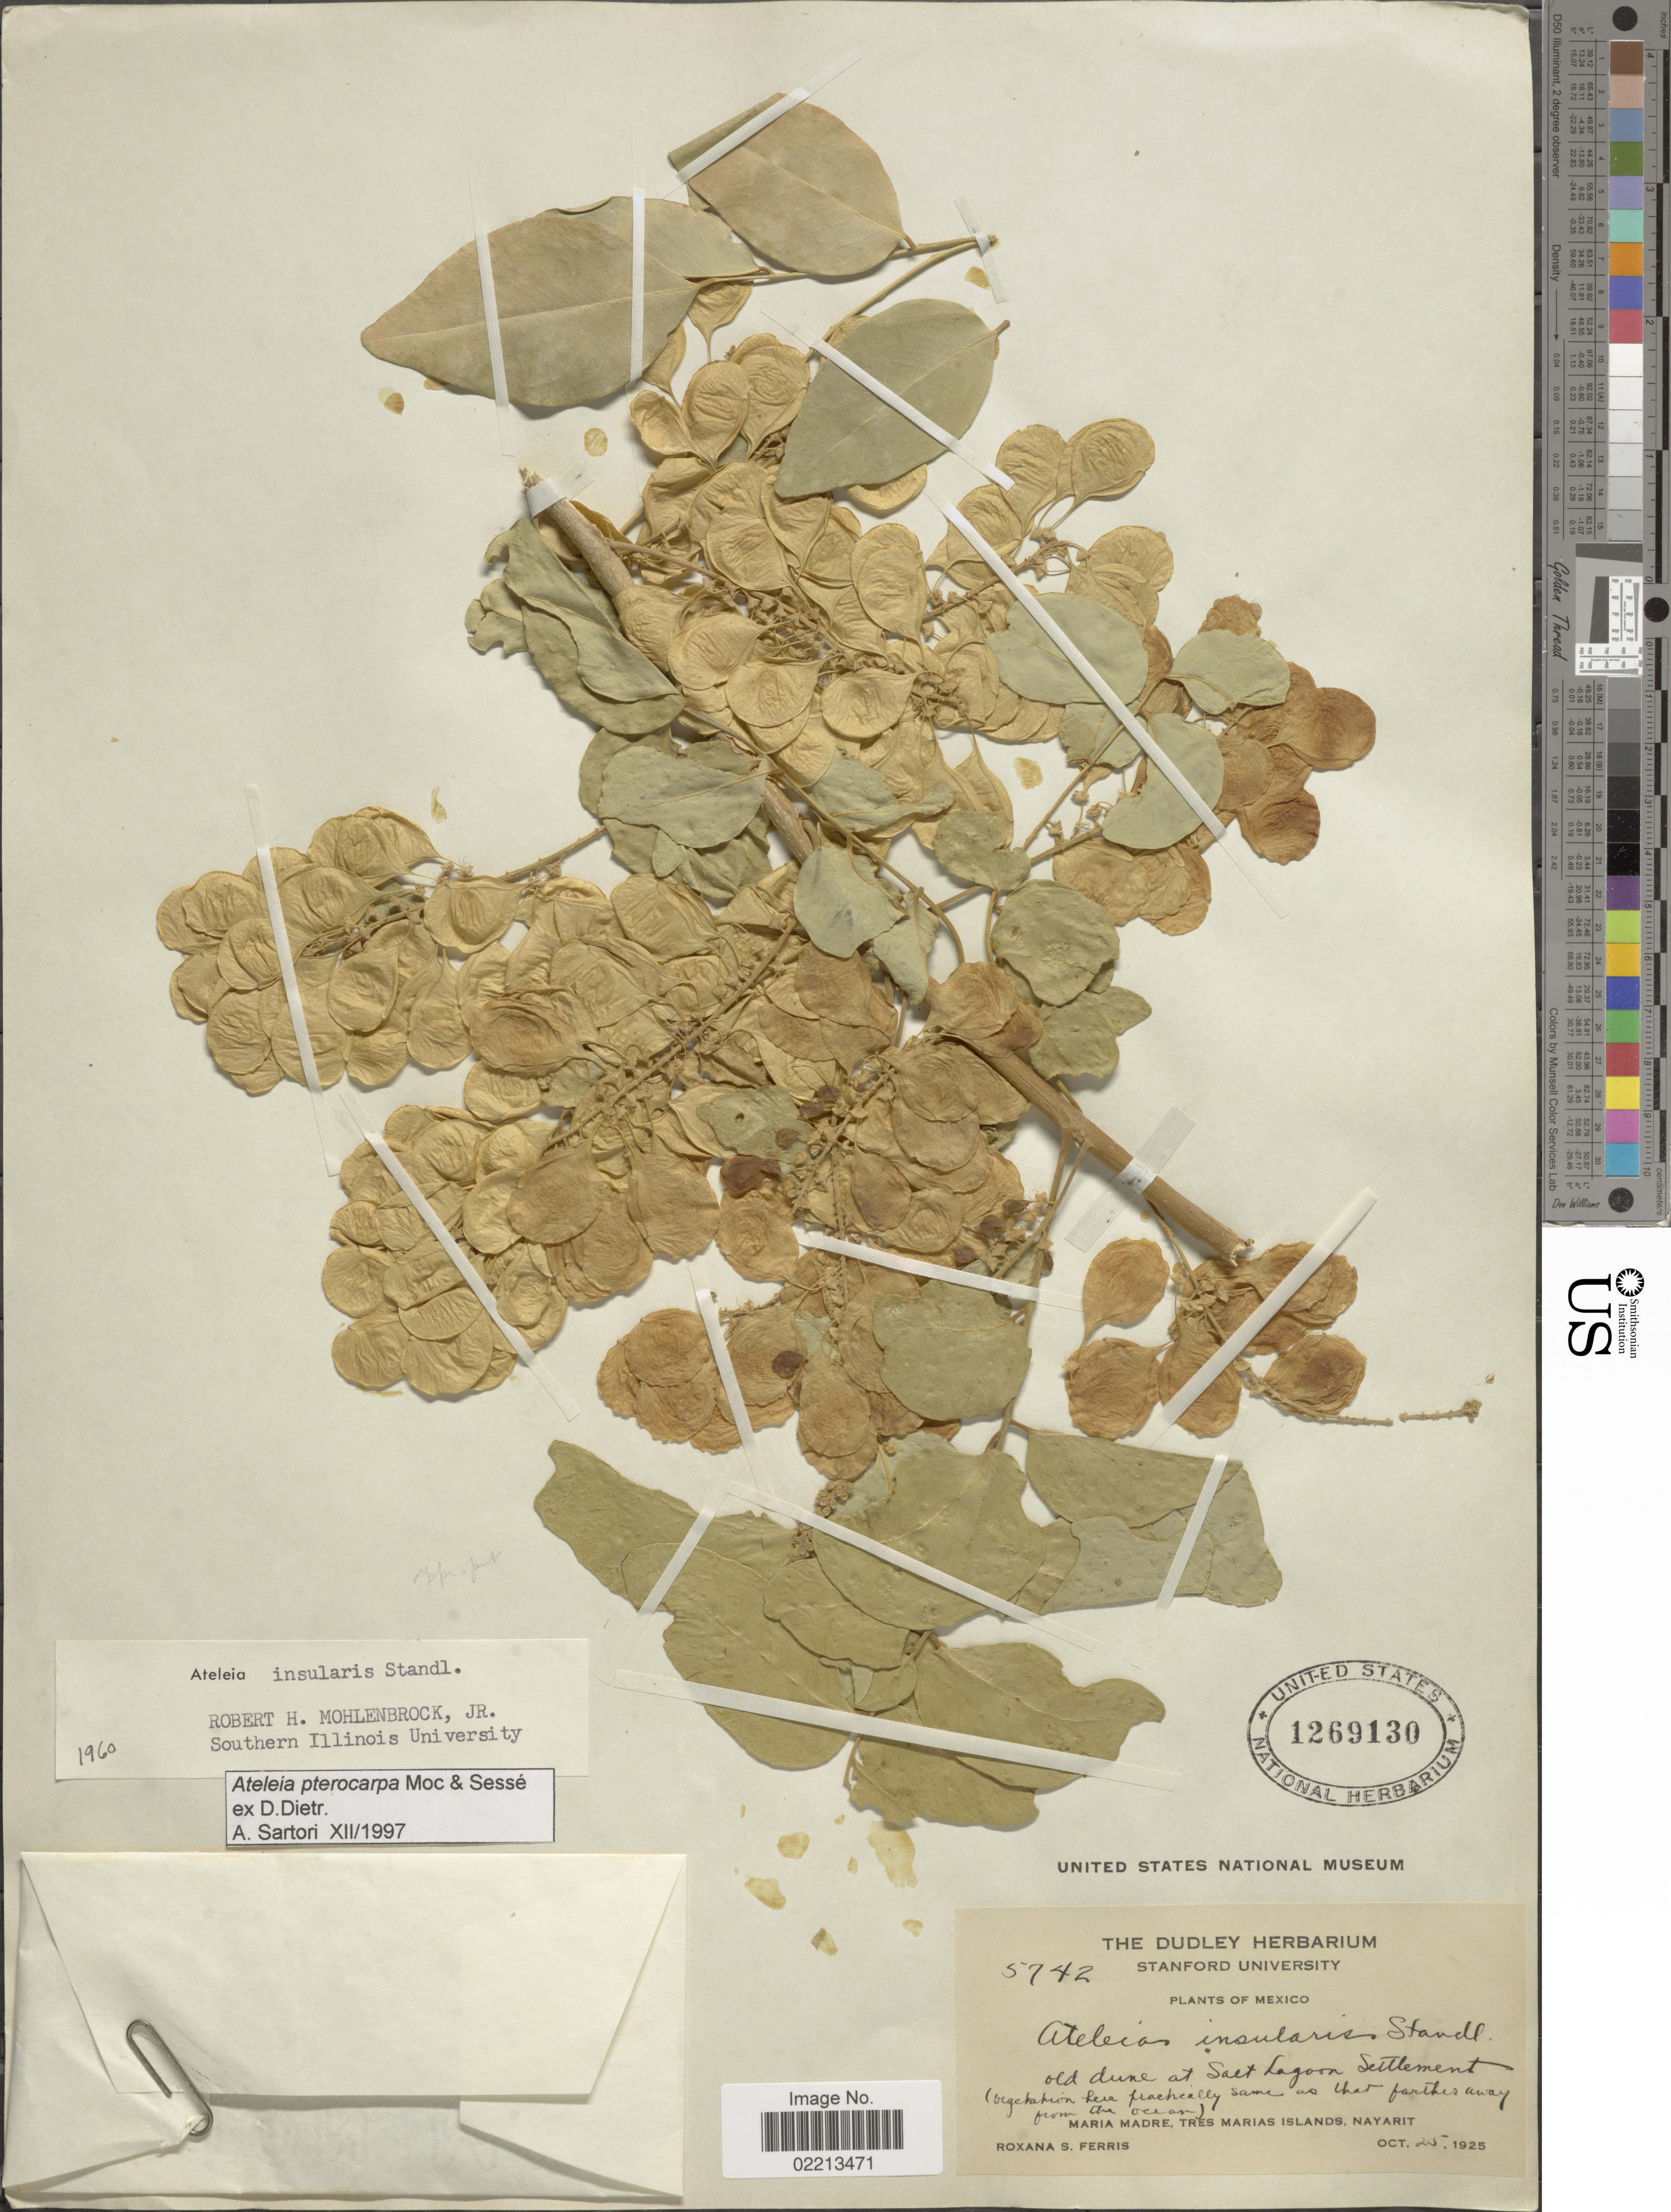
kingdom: Plantae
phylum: Tracheophyta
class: Magnoliopsida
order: Fabales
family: Fabaceae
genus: Ateleia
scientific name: Ateleia pterocarpa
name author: Moc. & Sessé ex D. Dietr.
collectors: R. S. Ferris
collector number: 5742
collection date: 1925-10-25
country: Mexico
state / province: Nayarit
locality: Old dune at salt Lagoon Settlement, Tres Marias Islands, Nayarit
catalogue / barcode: US 1269130